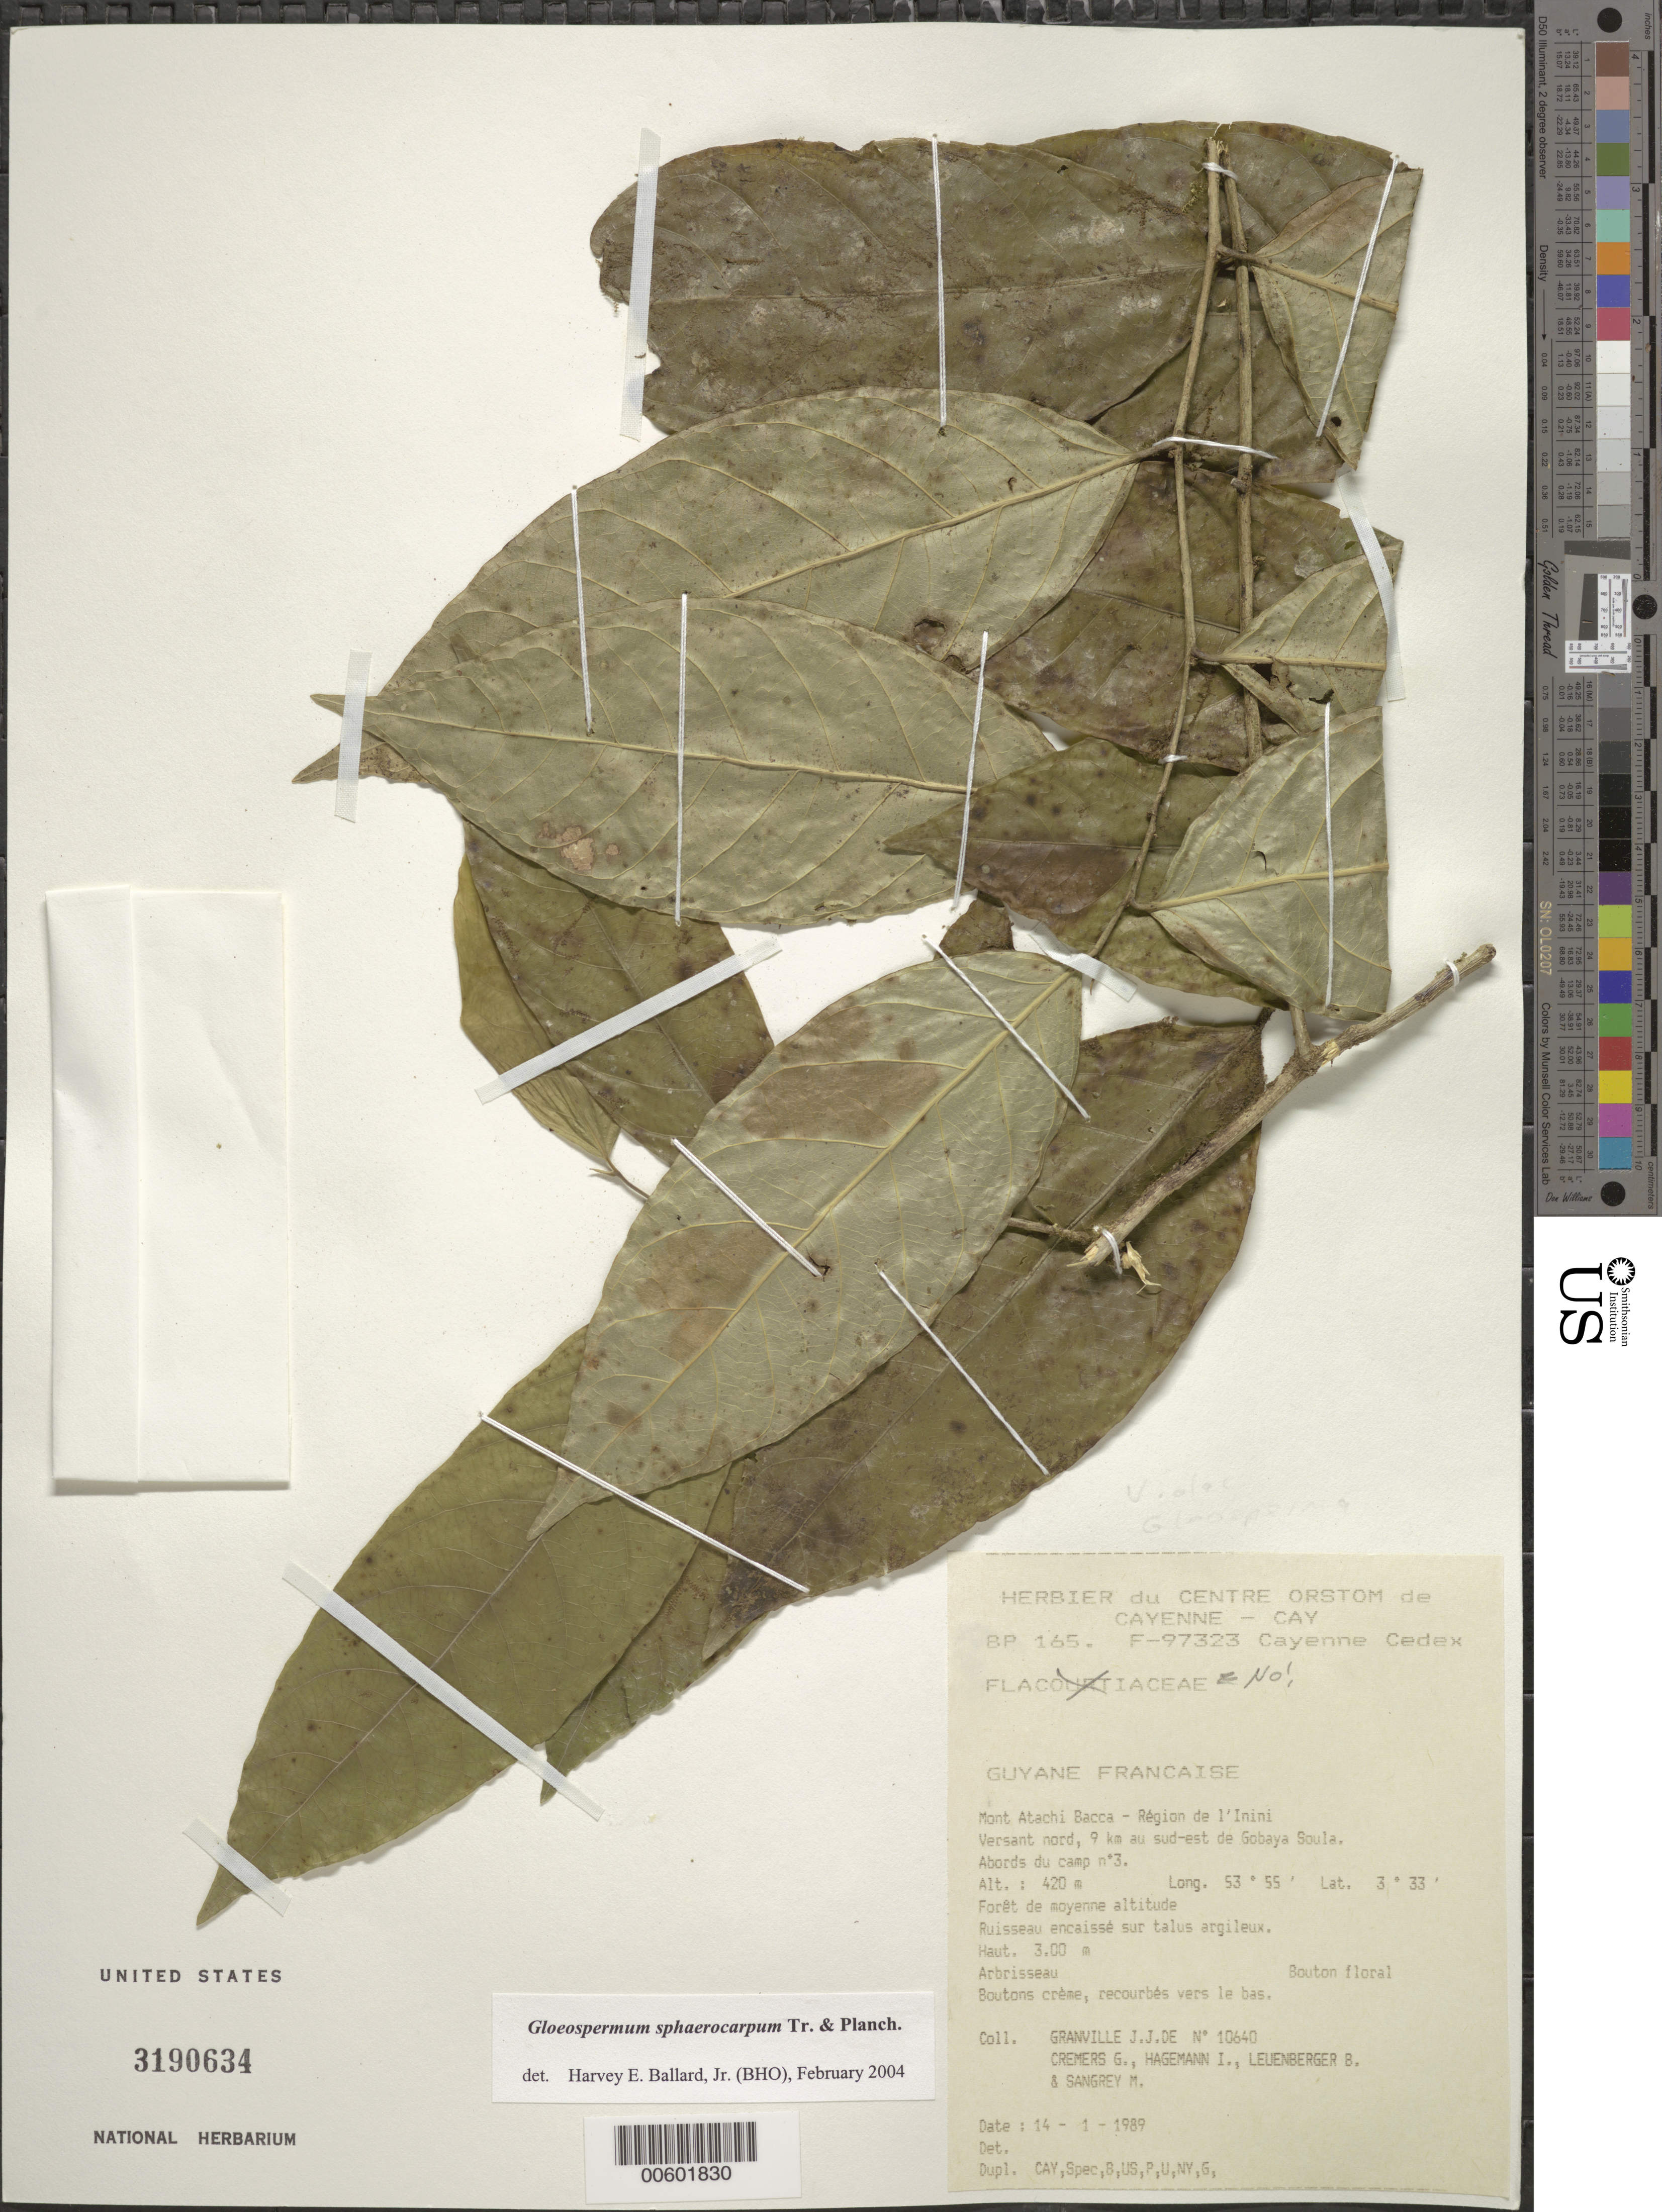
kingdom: Plantae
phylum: Tracheophyta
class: Magnoliopsida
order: Malpighiales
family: Violaceae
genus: Gloeospermum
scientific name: Gloeospermum sphaerocarpum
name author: Triana & Planch.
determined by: Ballard, Harvey E.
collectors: J.-J. de Granville, G. Cremers, J. Hagemann, B. E. Leuenberger & M. S. Sangrey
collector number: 10640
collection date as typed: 14-Jan-89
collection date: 1989-01-14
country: French Guiana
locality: Mont Atachi Bacca, région de l'Inini. Versant nord, 9 km au sud-est de Gobaya Soula. Abords du camp no. 3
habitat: Forêt de moyenne altitude. Ruisseau encaisse: sur talus argileux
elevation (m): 420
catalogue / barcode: US 3190634